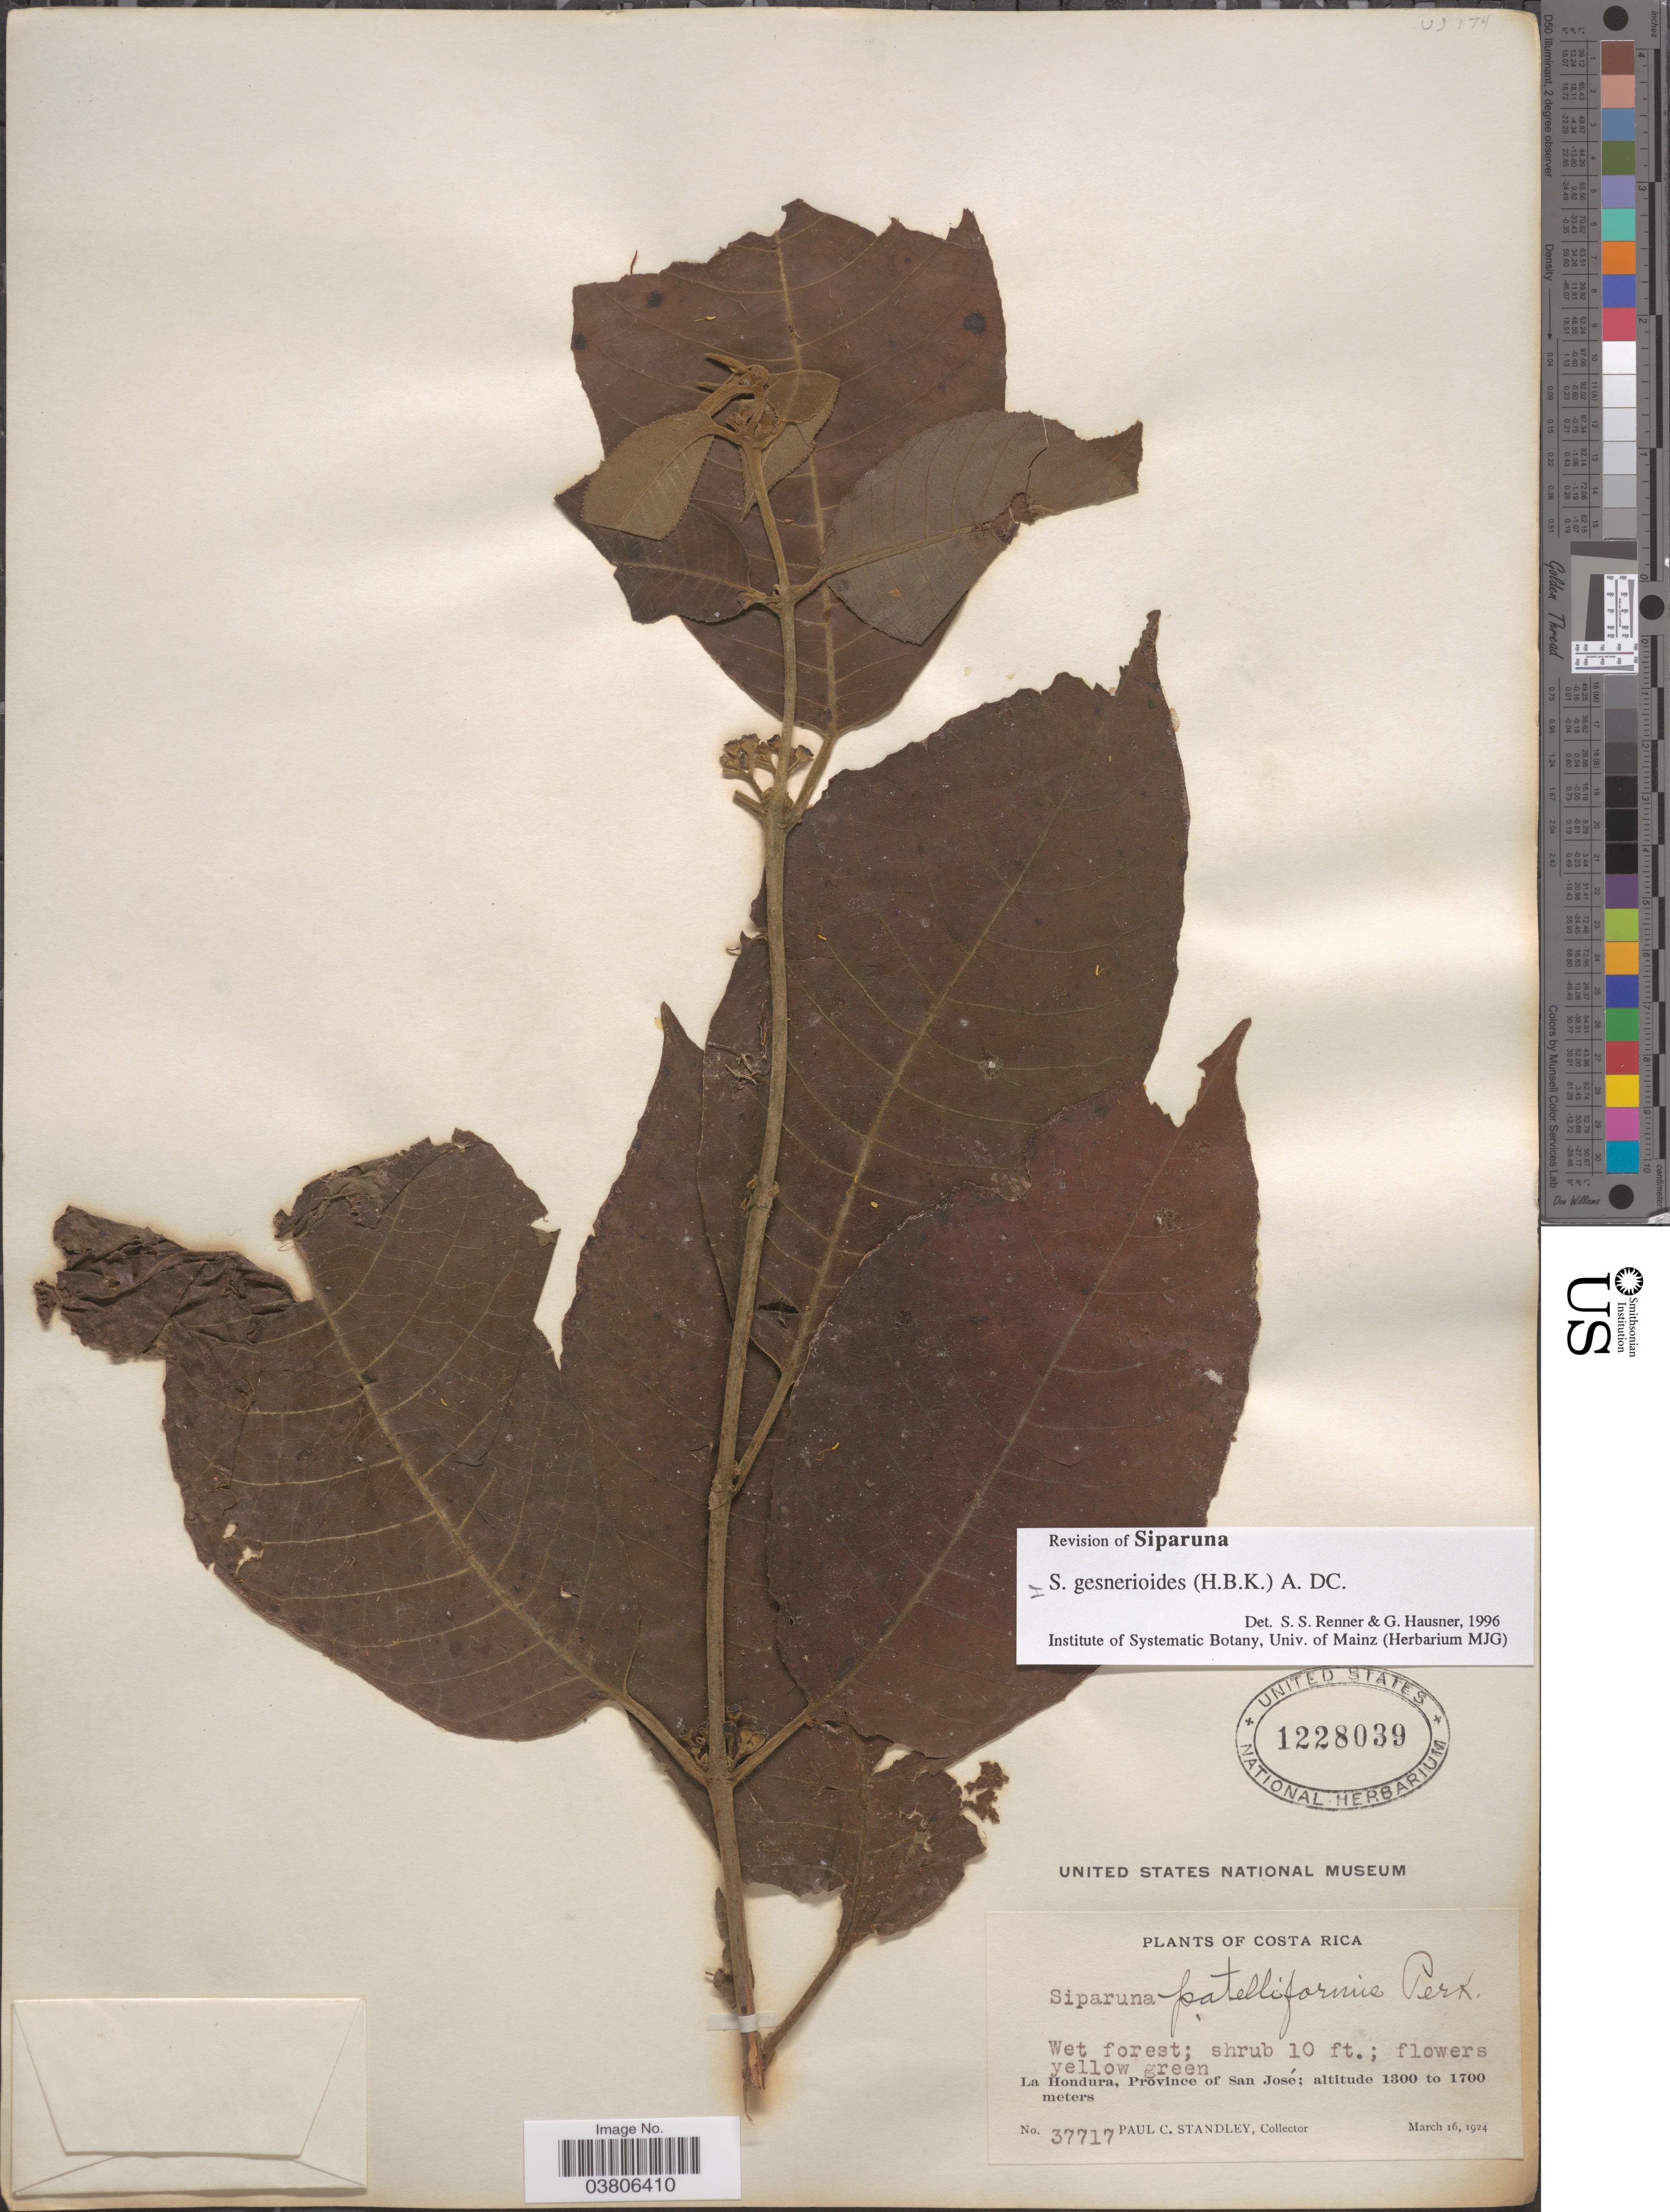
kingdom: Plantae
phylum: Tracheophyta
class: Magnoliopsida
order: Laurales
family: Siparunaceae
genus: Siparuna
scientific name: Siparuna gesnerioides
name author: (Kunth) A. DC.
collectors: P. C. Standley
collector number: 37717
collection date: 1924-03-16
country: Costa Rica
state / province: San José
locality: La Hondura.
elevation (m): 1300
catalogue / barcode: US 1228039